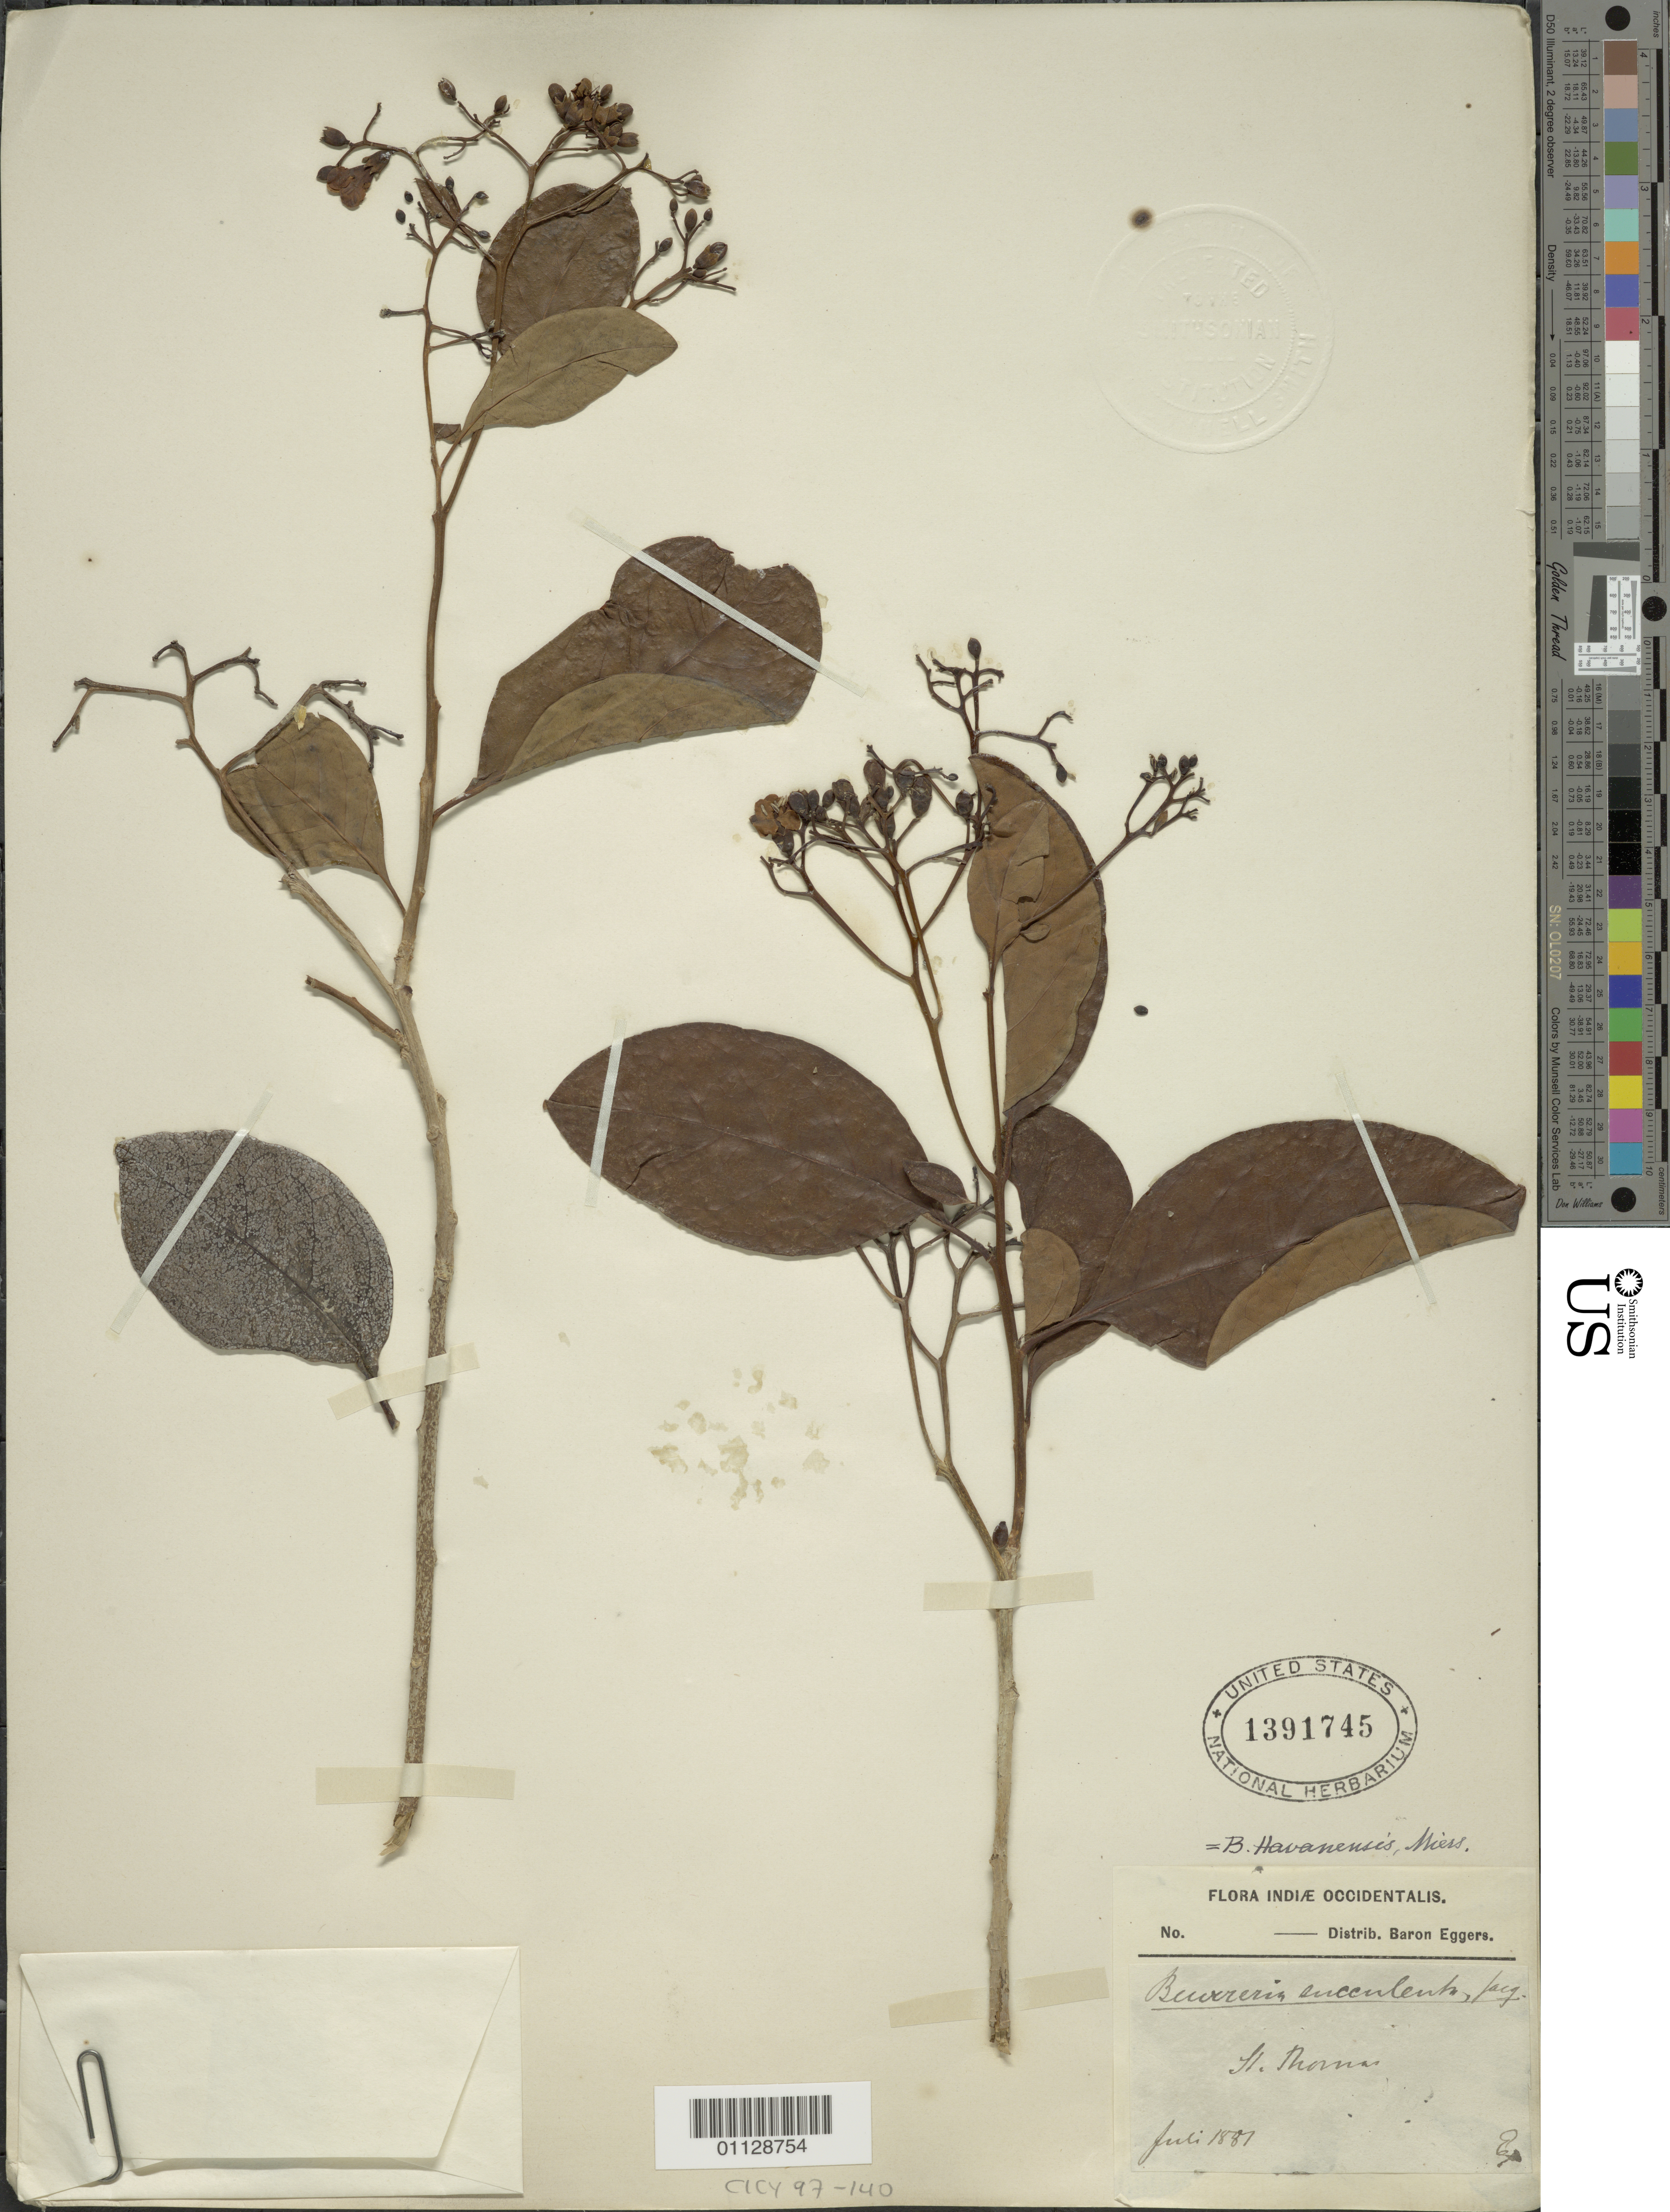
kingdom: Plantae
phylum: Tracheophyta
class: Magnoliopsida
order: Boraginales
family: Ehretiaceae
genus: Bourreria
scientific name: Bourreria succulenta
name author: Jacq.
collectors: H. F. A. von Eggers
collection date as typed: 01 Jul 1881 to 31 Jul 1881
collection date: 1881-07-01/1881-07-31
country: U.S. Virgin Islands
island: St. Thomas I.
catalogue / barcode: US 1391745